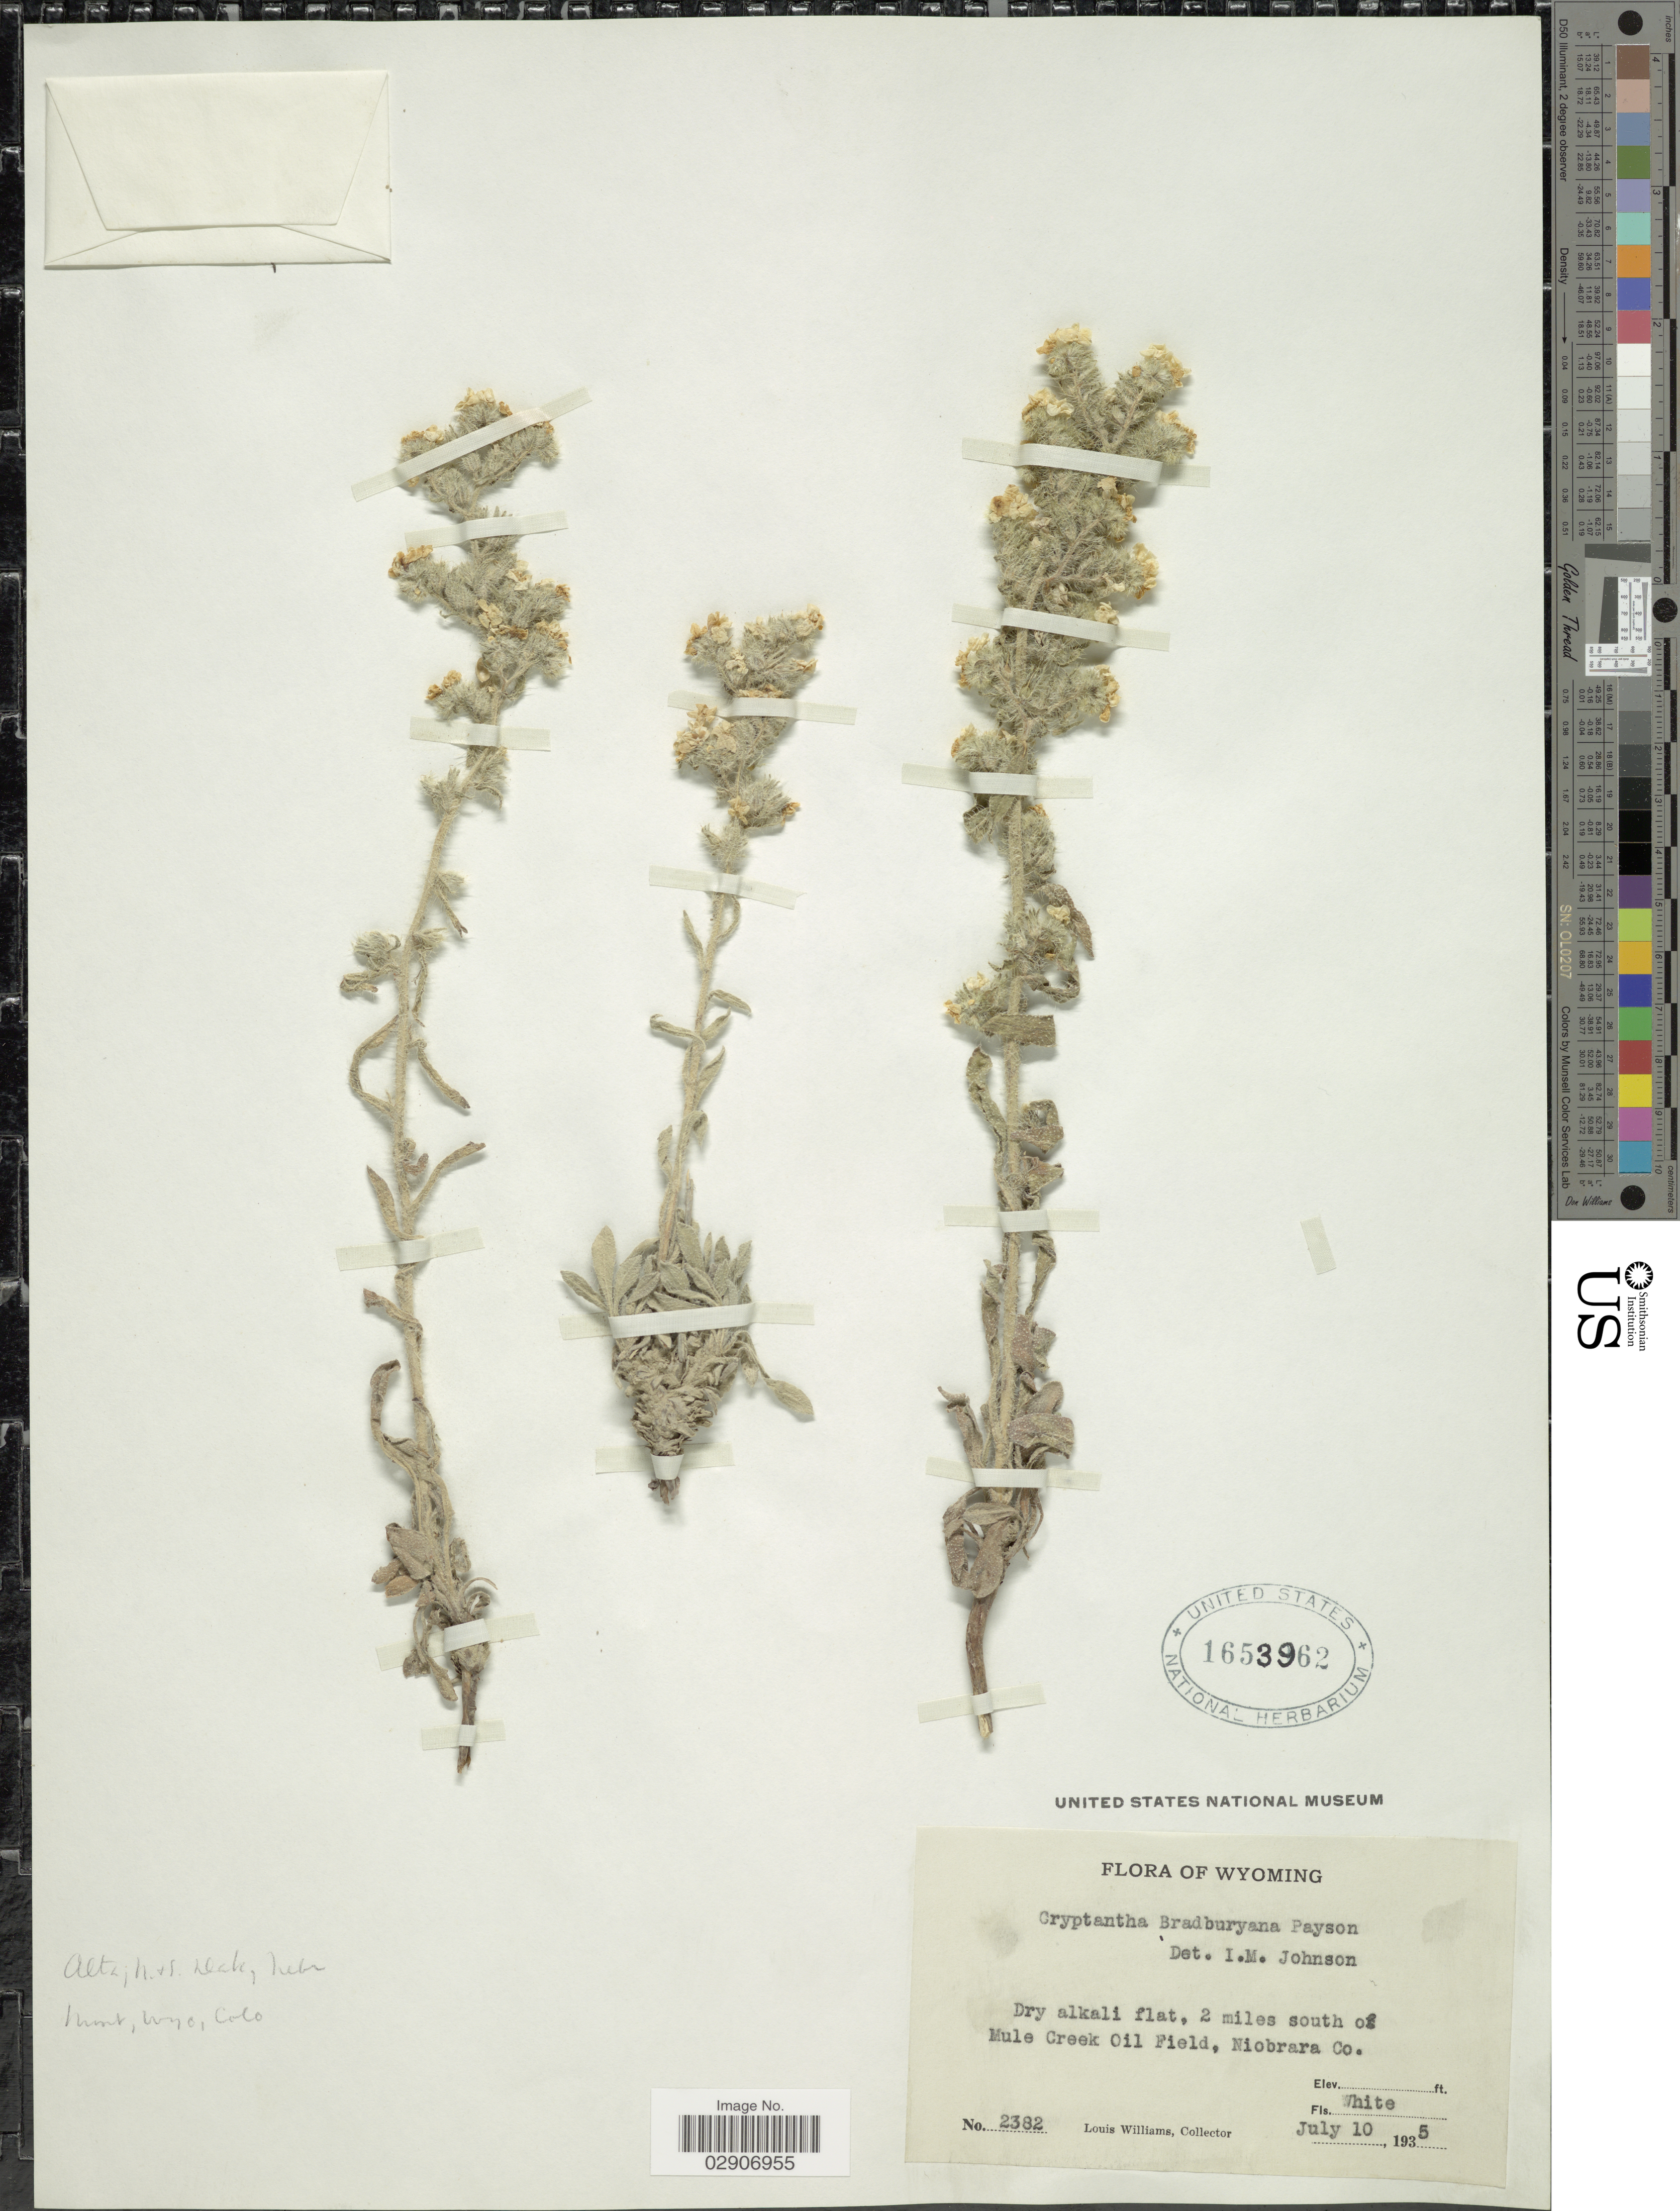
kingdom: Plantae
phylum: Tracheophyta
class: Magnoliopsida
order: Boraginales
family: Boraginaceae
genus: Cryptantha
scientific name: Cryptantha celosioides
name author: (Eastw.) Payson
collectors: L. G. Williams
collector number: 2382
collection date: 1935-07-10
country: United States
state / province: Wyoming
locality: Dry alkali flat, 2 miles south of Mule Creek Oil Field, Niobrara Co.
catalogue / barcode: US 1653962